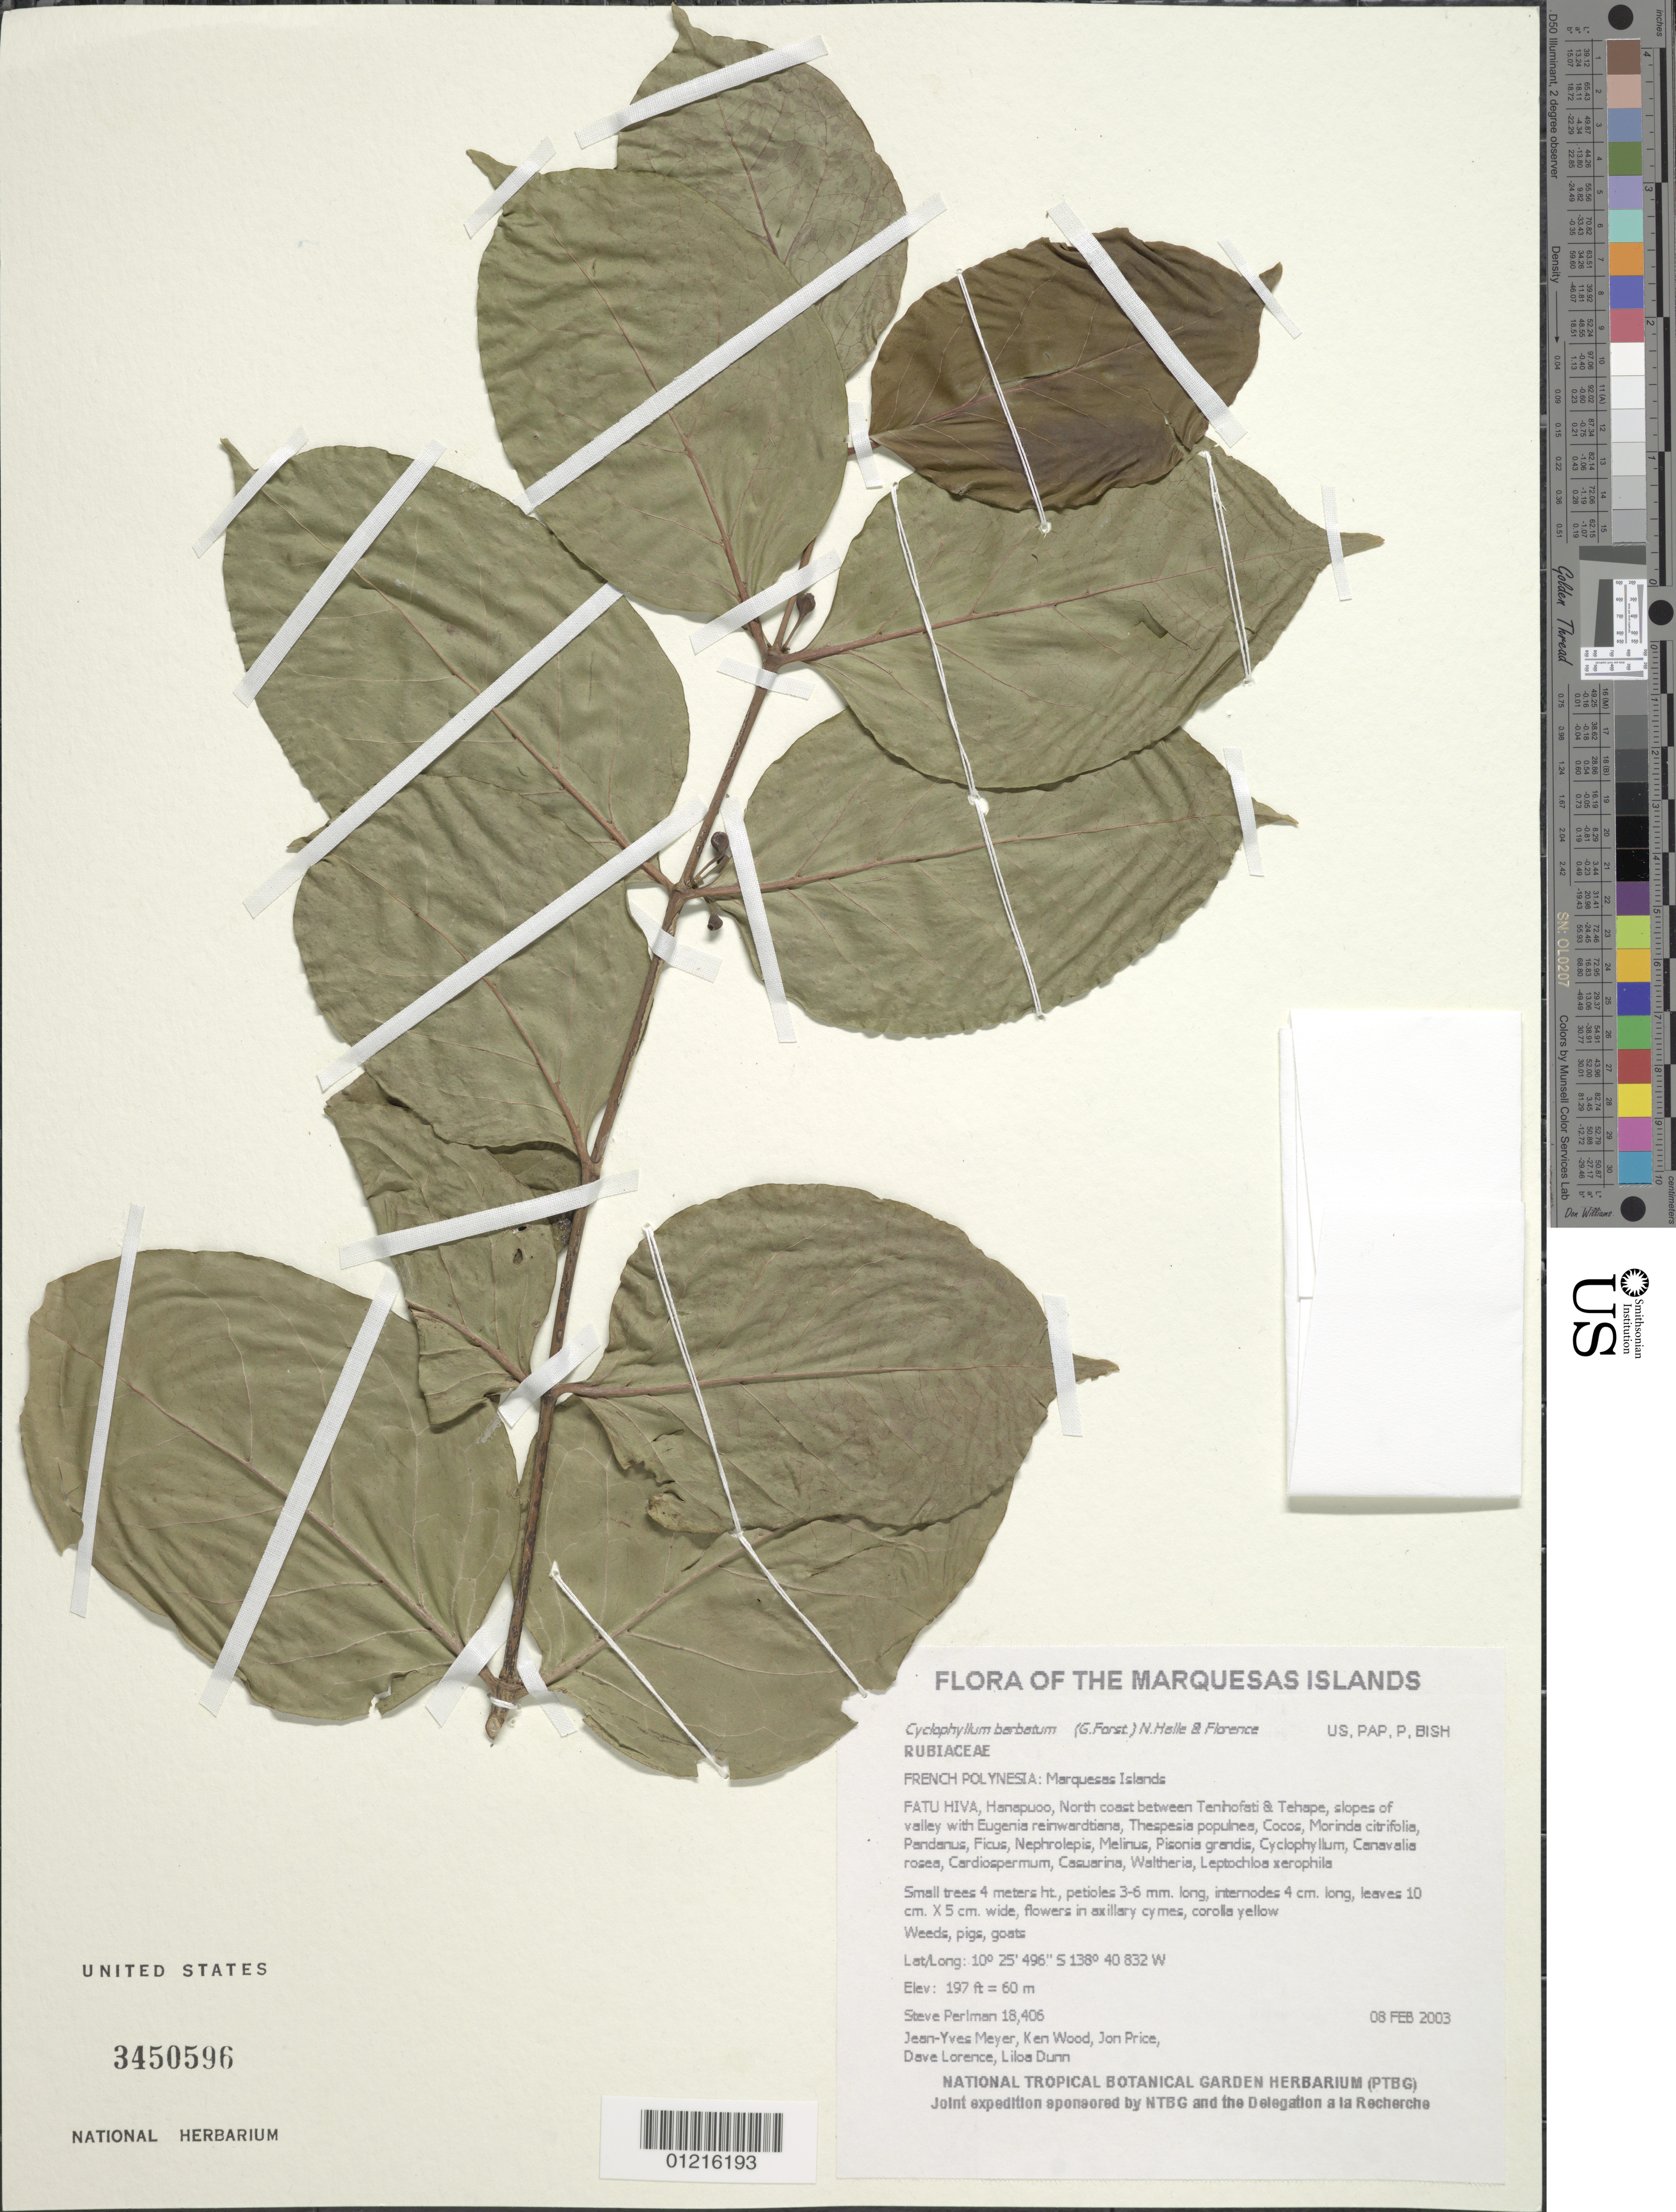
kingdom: Plantae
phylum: Tracheophyta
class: Magnoliopsida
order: Gentianales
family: Rubiaceae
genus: Cyclophyllum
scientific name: Cyclophyllum barbatum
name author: (G. Forst.) N. Hallé & J. Florence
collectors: S. P. Perlman, J.-Y. Meyer, K. R. Wood, J. Price, D. Lorence & L. Dunn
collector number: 18406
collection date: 2003-02-08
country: French Polynesia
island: Fatu Hiva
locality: Hanapuoo, North coast between Tenihofati & Tehape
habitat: Slopes of valley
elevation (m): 60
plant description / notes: Weeds, pigs, goats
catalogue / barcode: US 3450596